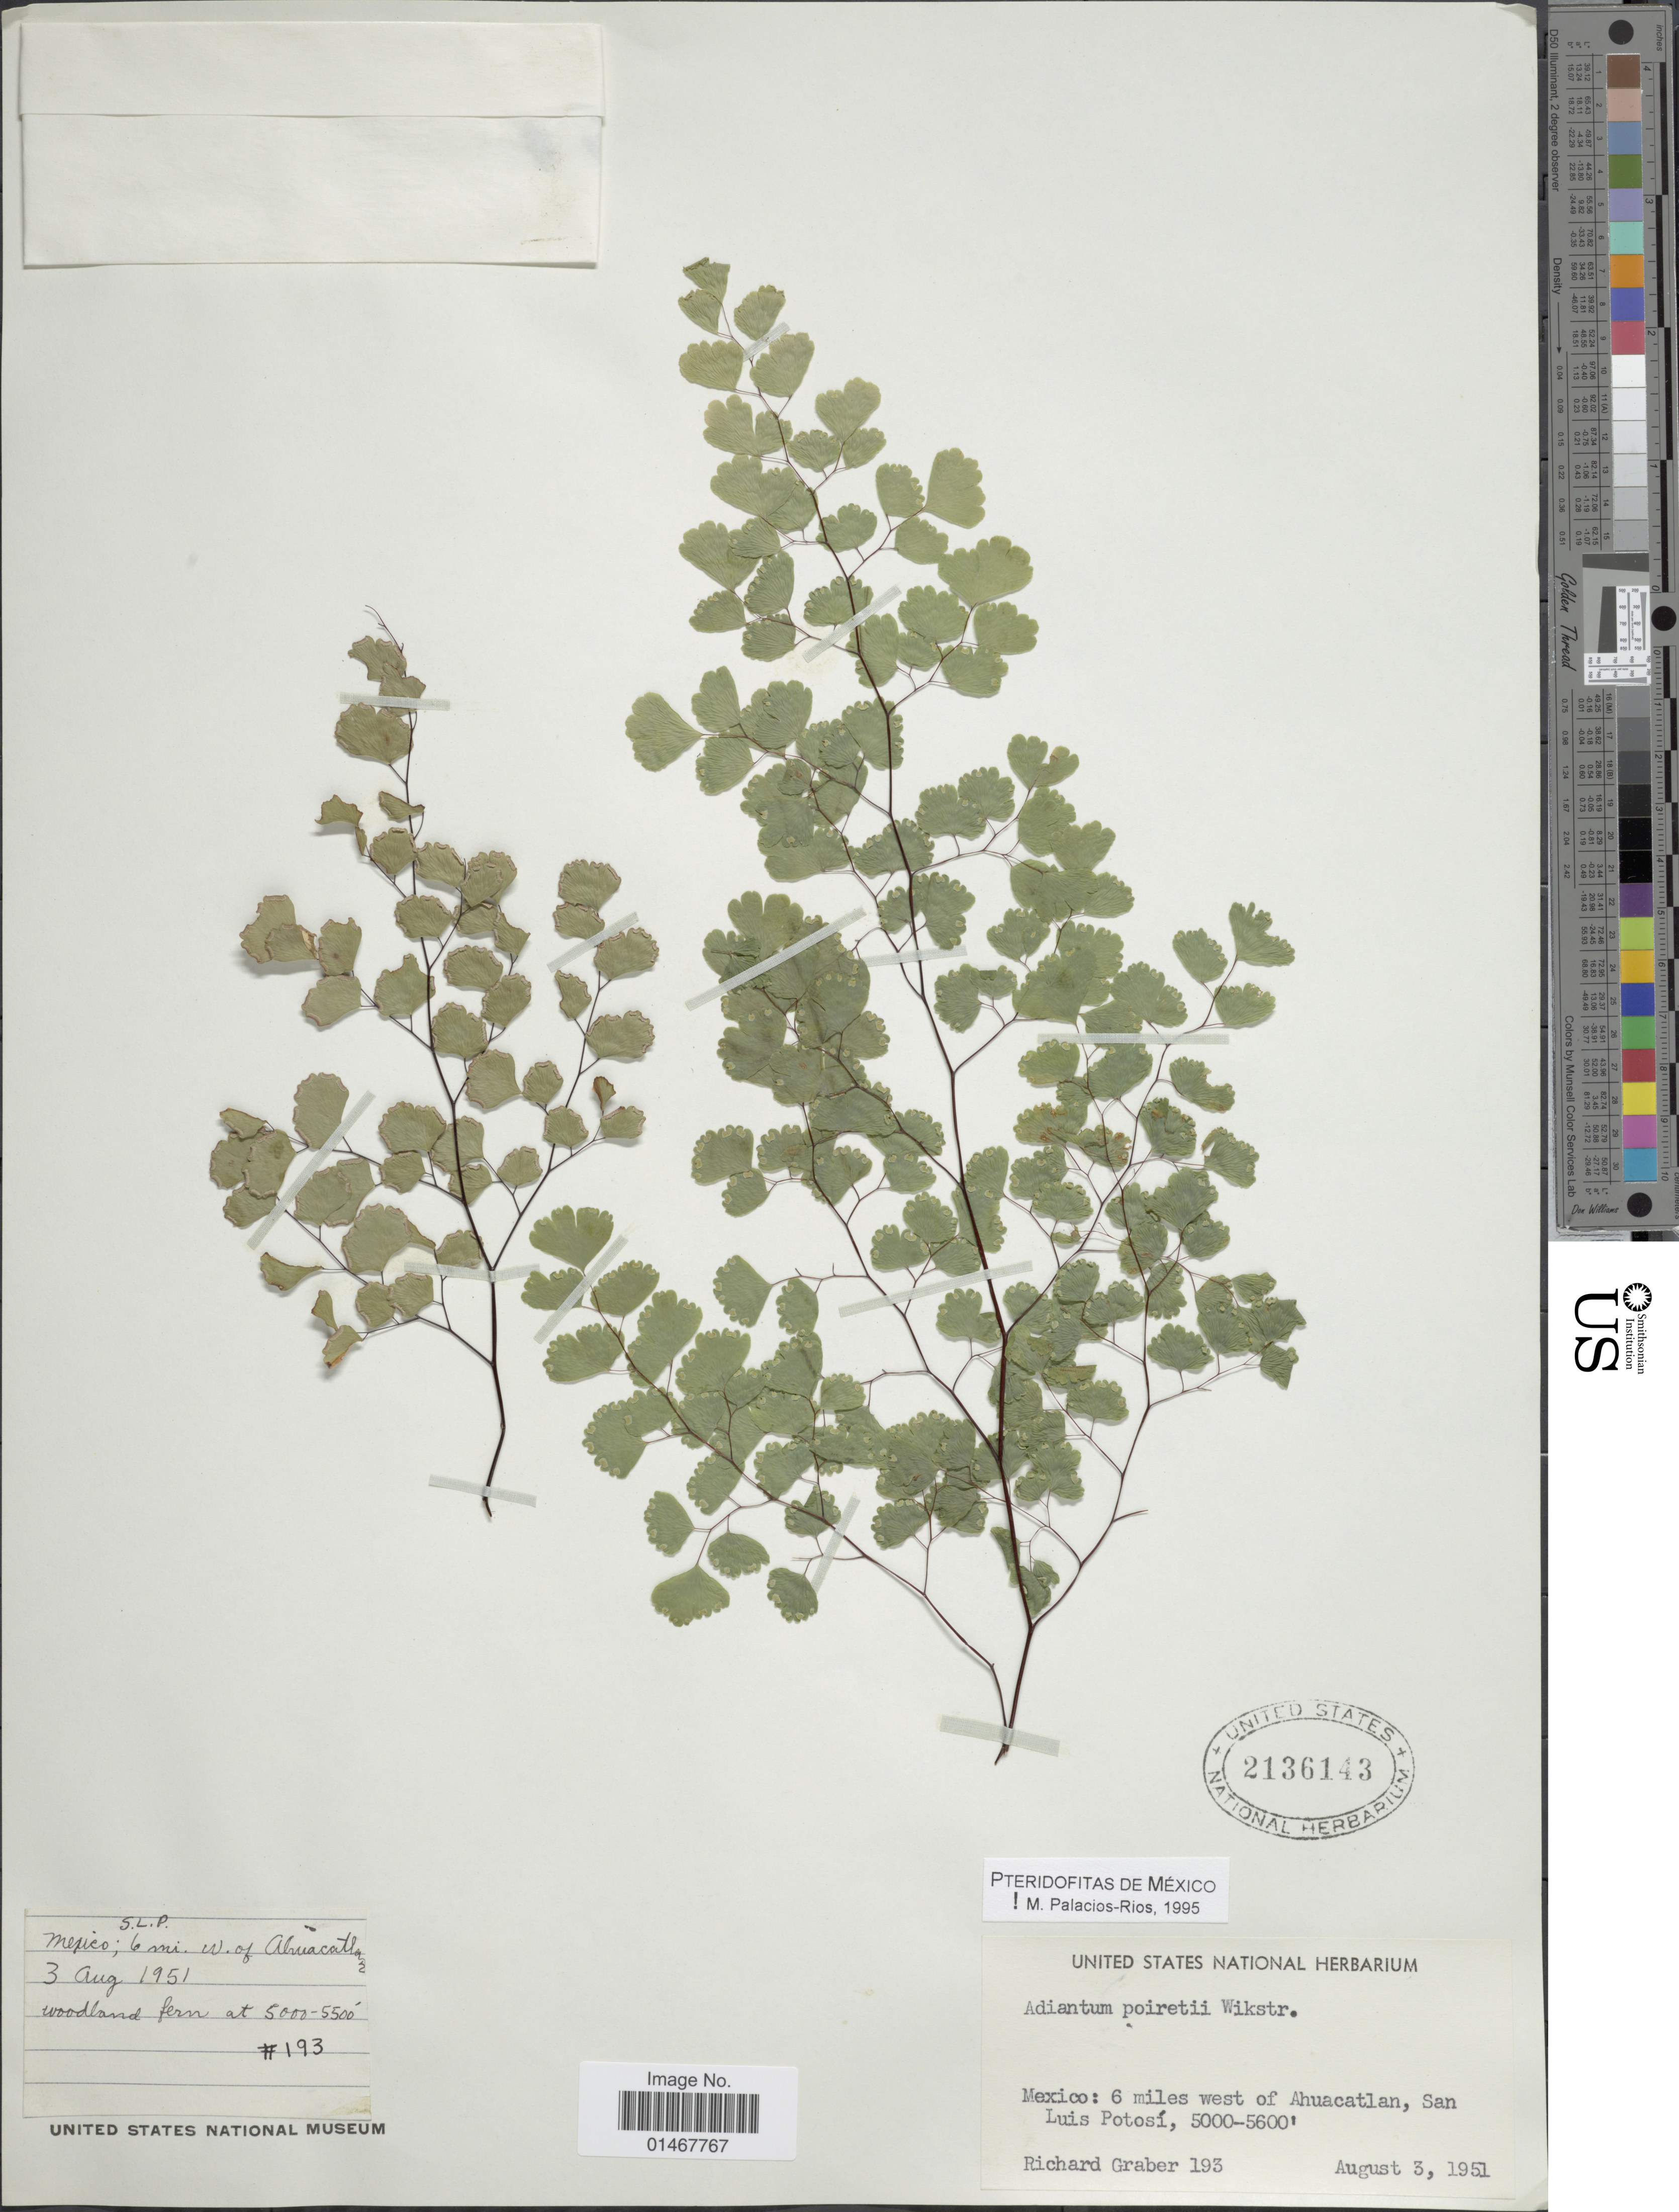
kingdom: Plantae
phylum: Tracheophyta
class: Polypodiopsida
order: Polypodiales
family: Pteridaceae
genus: Adiantum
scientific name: Adiantum poiretii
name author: Wikstr.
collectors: R. Graber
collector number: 193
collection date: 1951-08-03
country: Mexico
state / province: San Luis Potosí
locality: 6 miles west of Ahuacatlan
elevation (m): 1524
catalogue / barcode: US 2136143